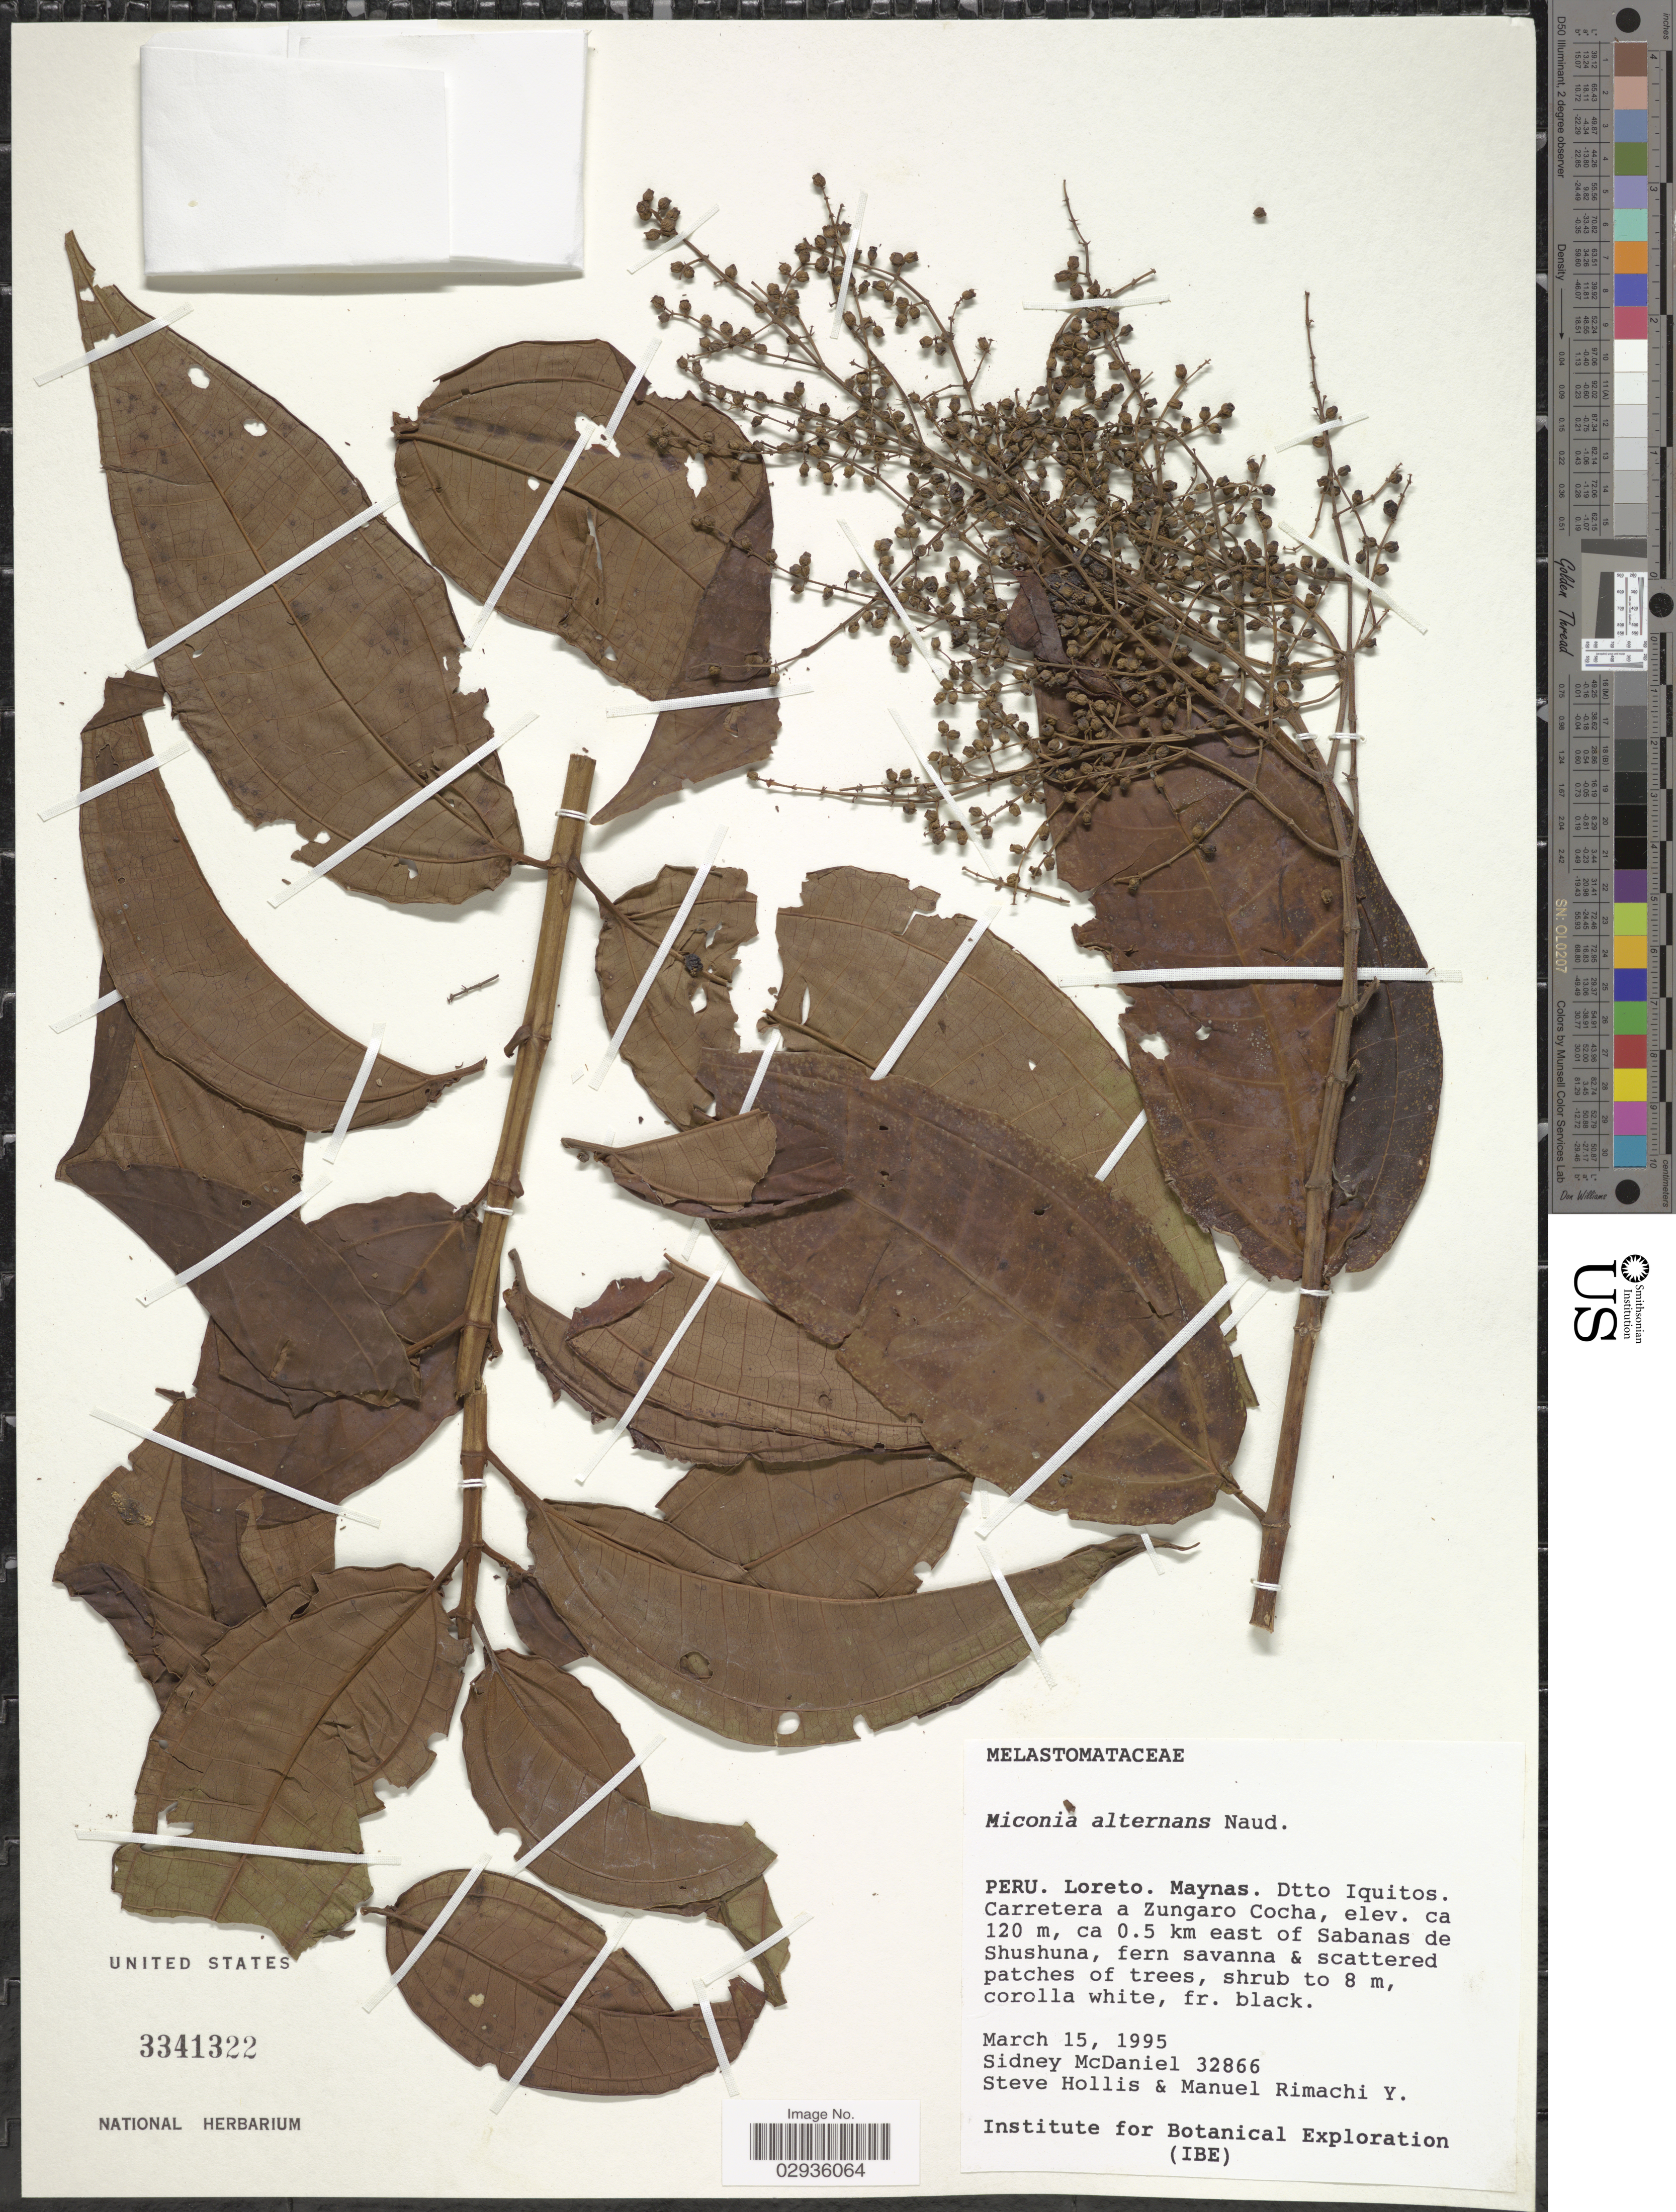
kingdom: Plantae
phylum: Tracheophyta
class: Magnoliopsida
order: Myrtales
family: Melastomataceae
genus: Miconia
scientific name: Miconia alternans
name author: Naudin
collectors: S. McDaniel, S. Hollis & M. Rimachi Y.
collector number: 32866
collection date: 1995-03-15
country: Peru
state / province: Loreto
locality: Maynas. Dtto Iquitos. Carretera a Zungaro Cocha, ca 0.5 km east of Sabanas de Shushuna.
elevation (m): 120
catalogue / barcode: US 3341322